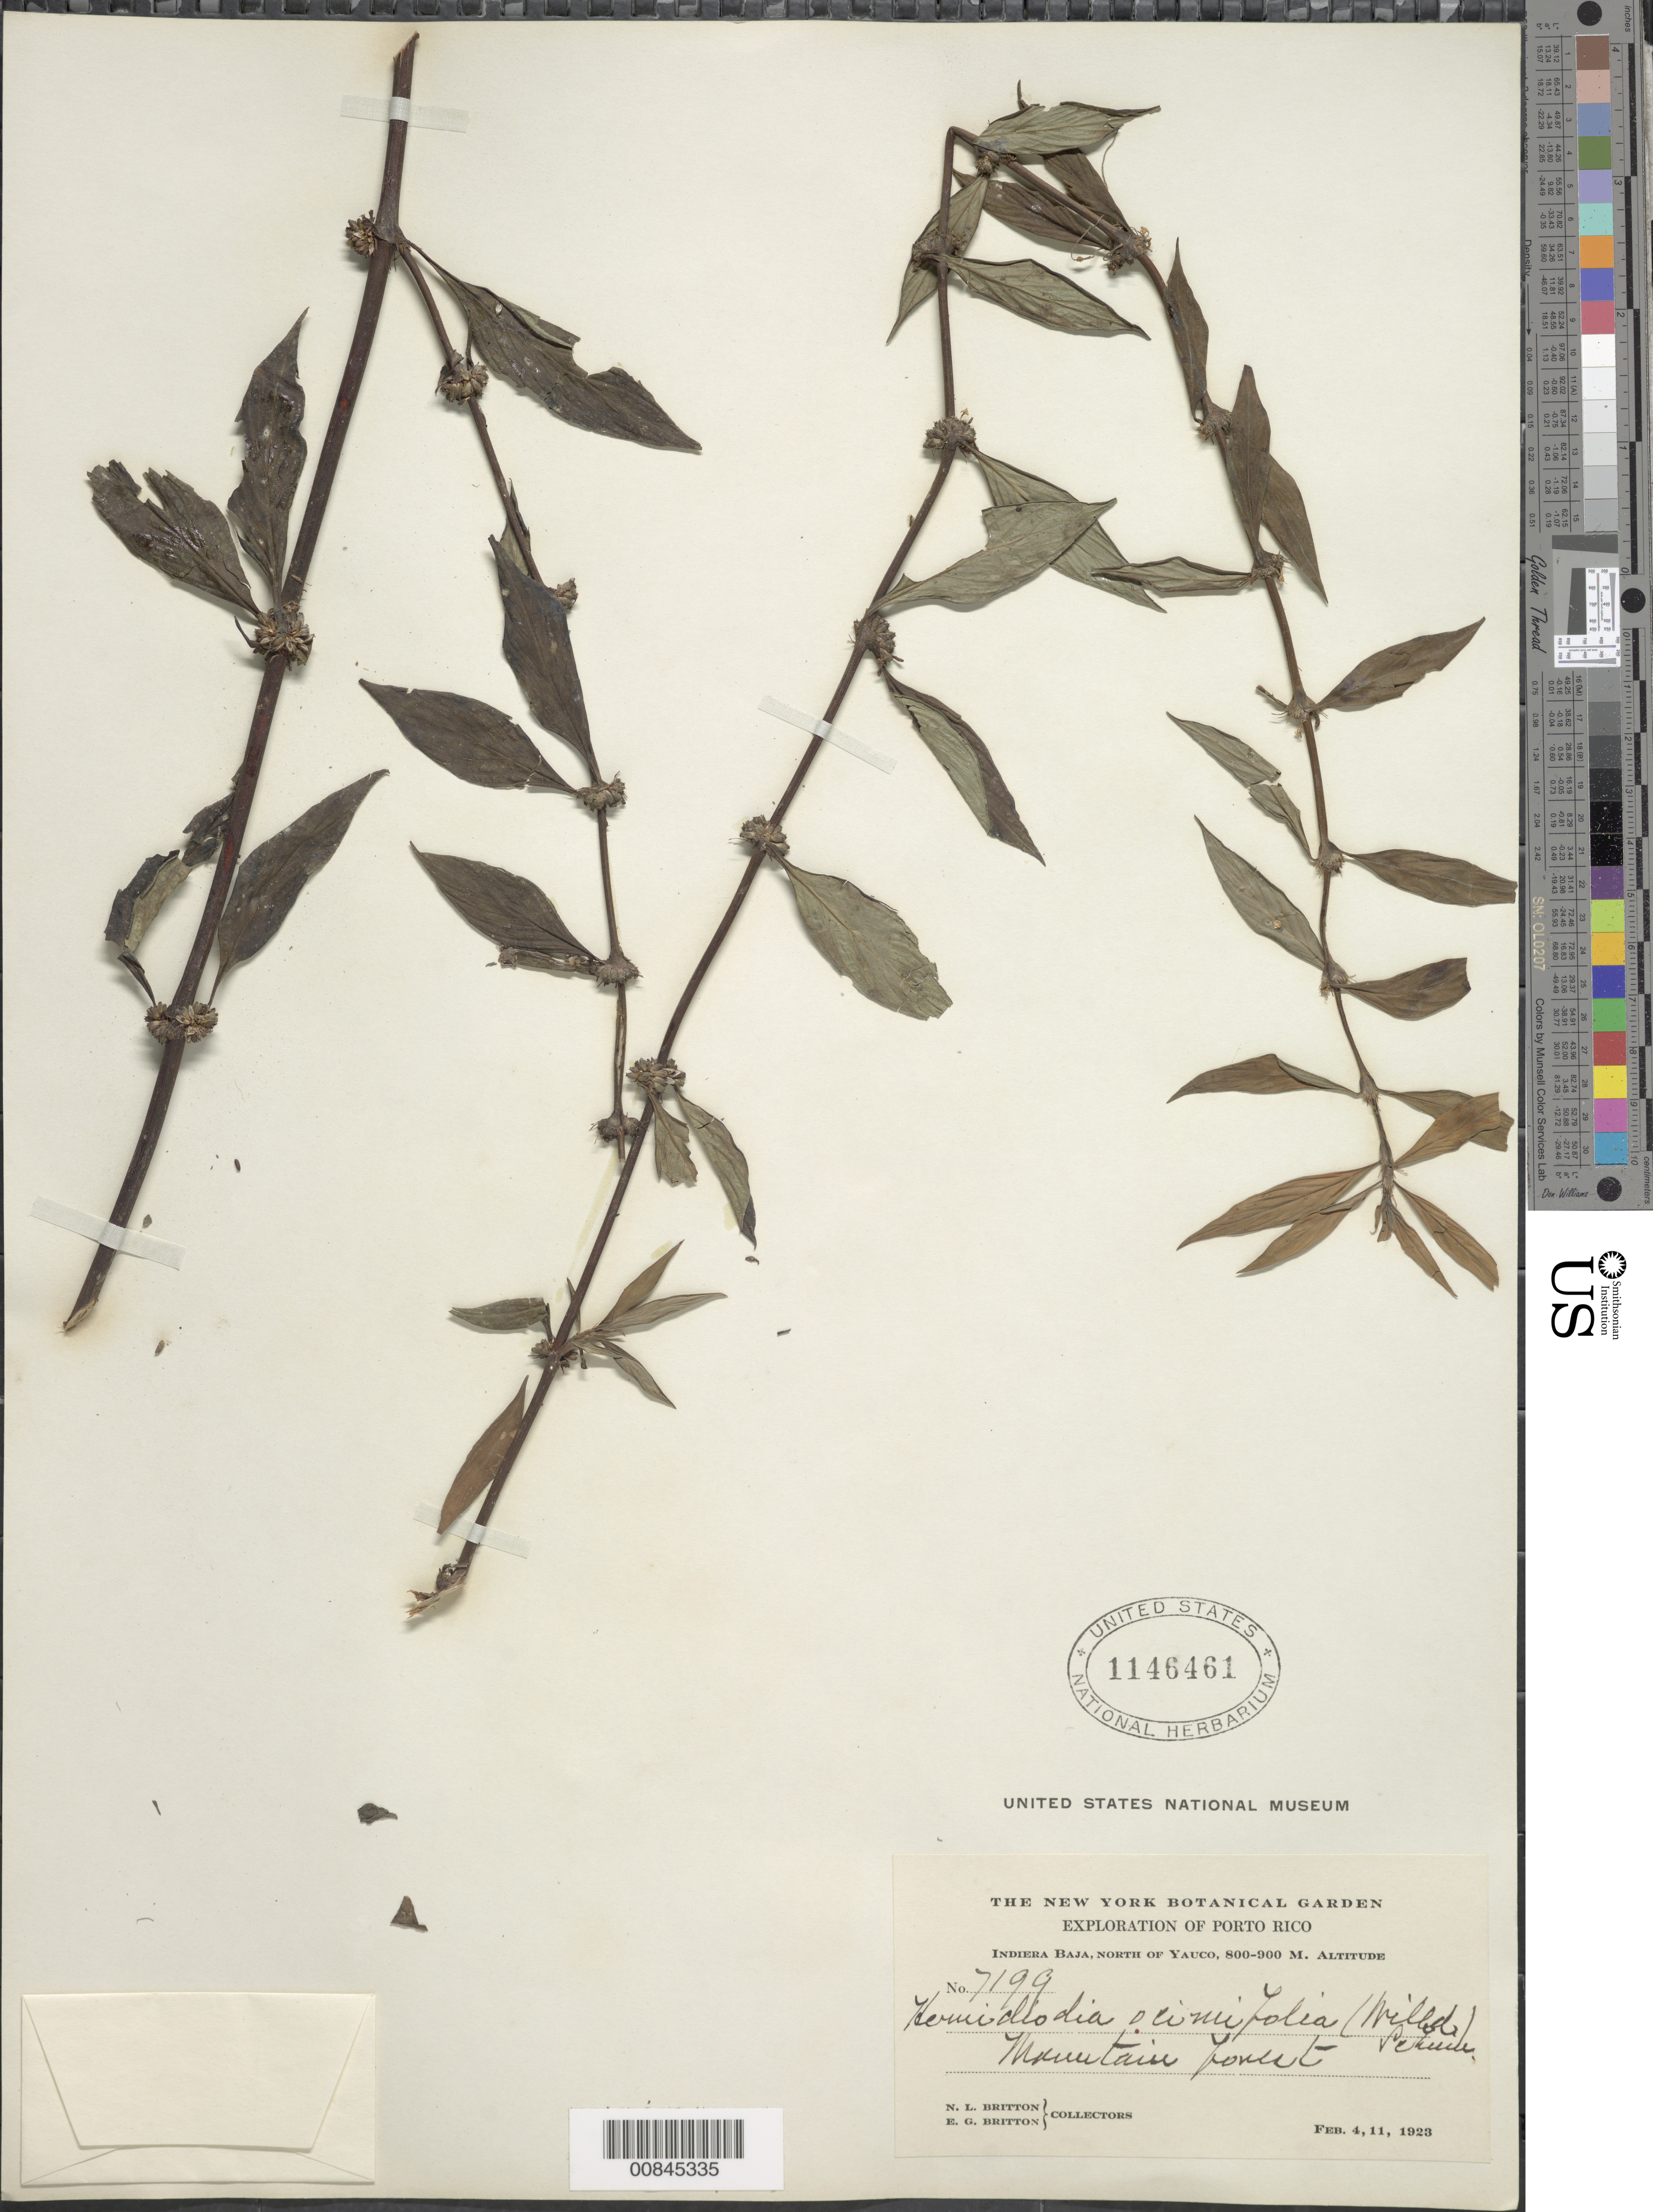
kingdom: Plantae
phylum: Tracheophyta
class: Magnoliopsida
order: Gentianales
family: Rubiaceae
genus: Spermacoce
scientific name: Spermacoce ocymifolia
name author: Willd. ex Roem. & Schult.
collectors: N. Britton & E. G. Britton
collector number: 7199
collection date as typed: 04 Feb 1923 and 11 Feb 1923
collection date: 1923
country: Puerto Rico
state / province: Maricao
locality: Indiera Baja, north of Yauco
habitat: Mountain forest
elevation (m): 800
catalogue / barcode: US 1146461